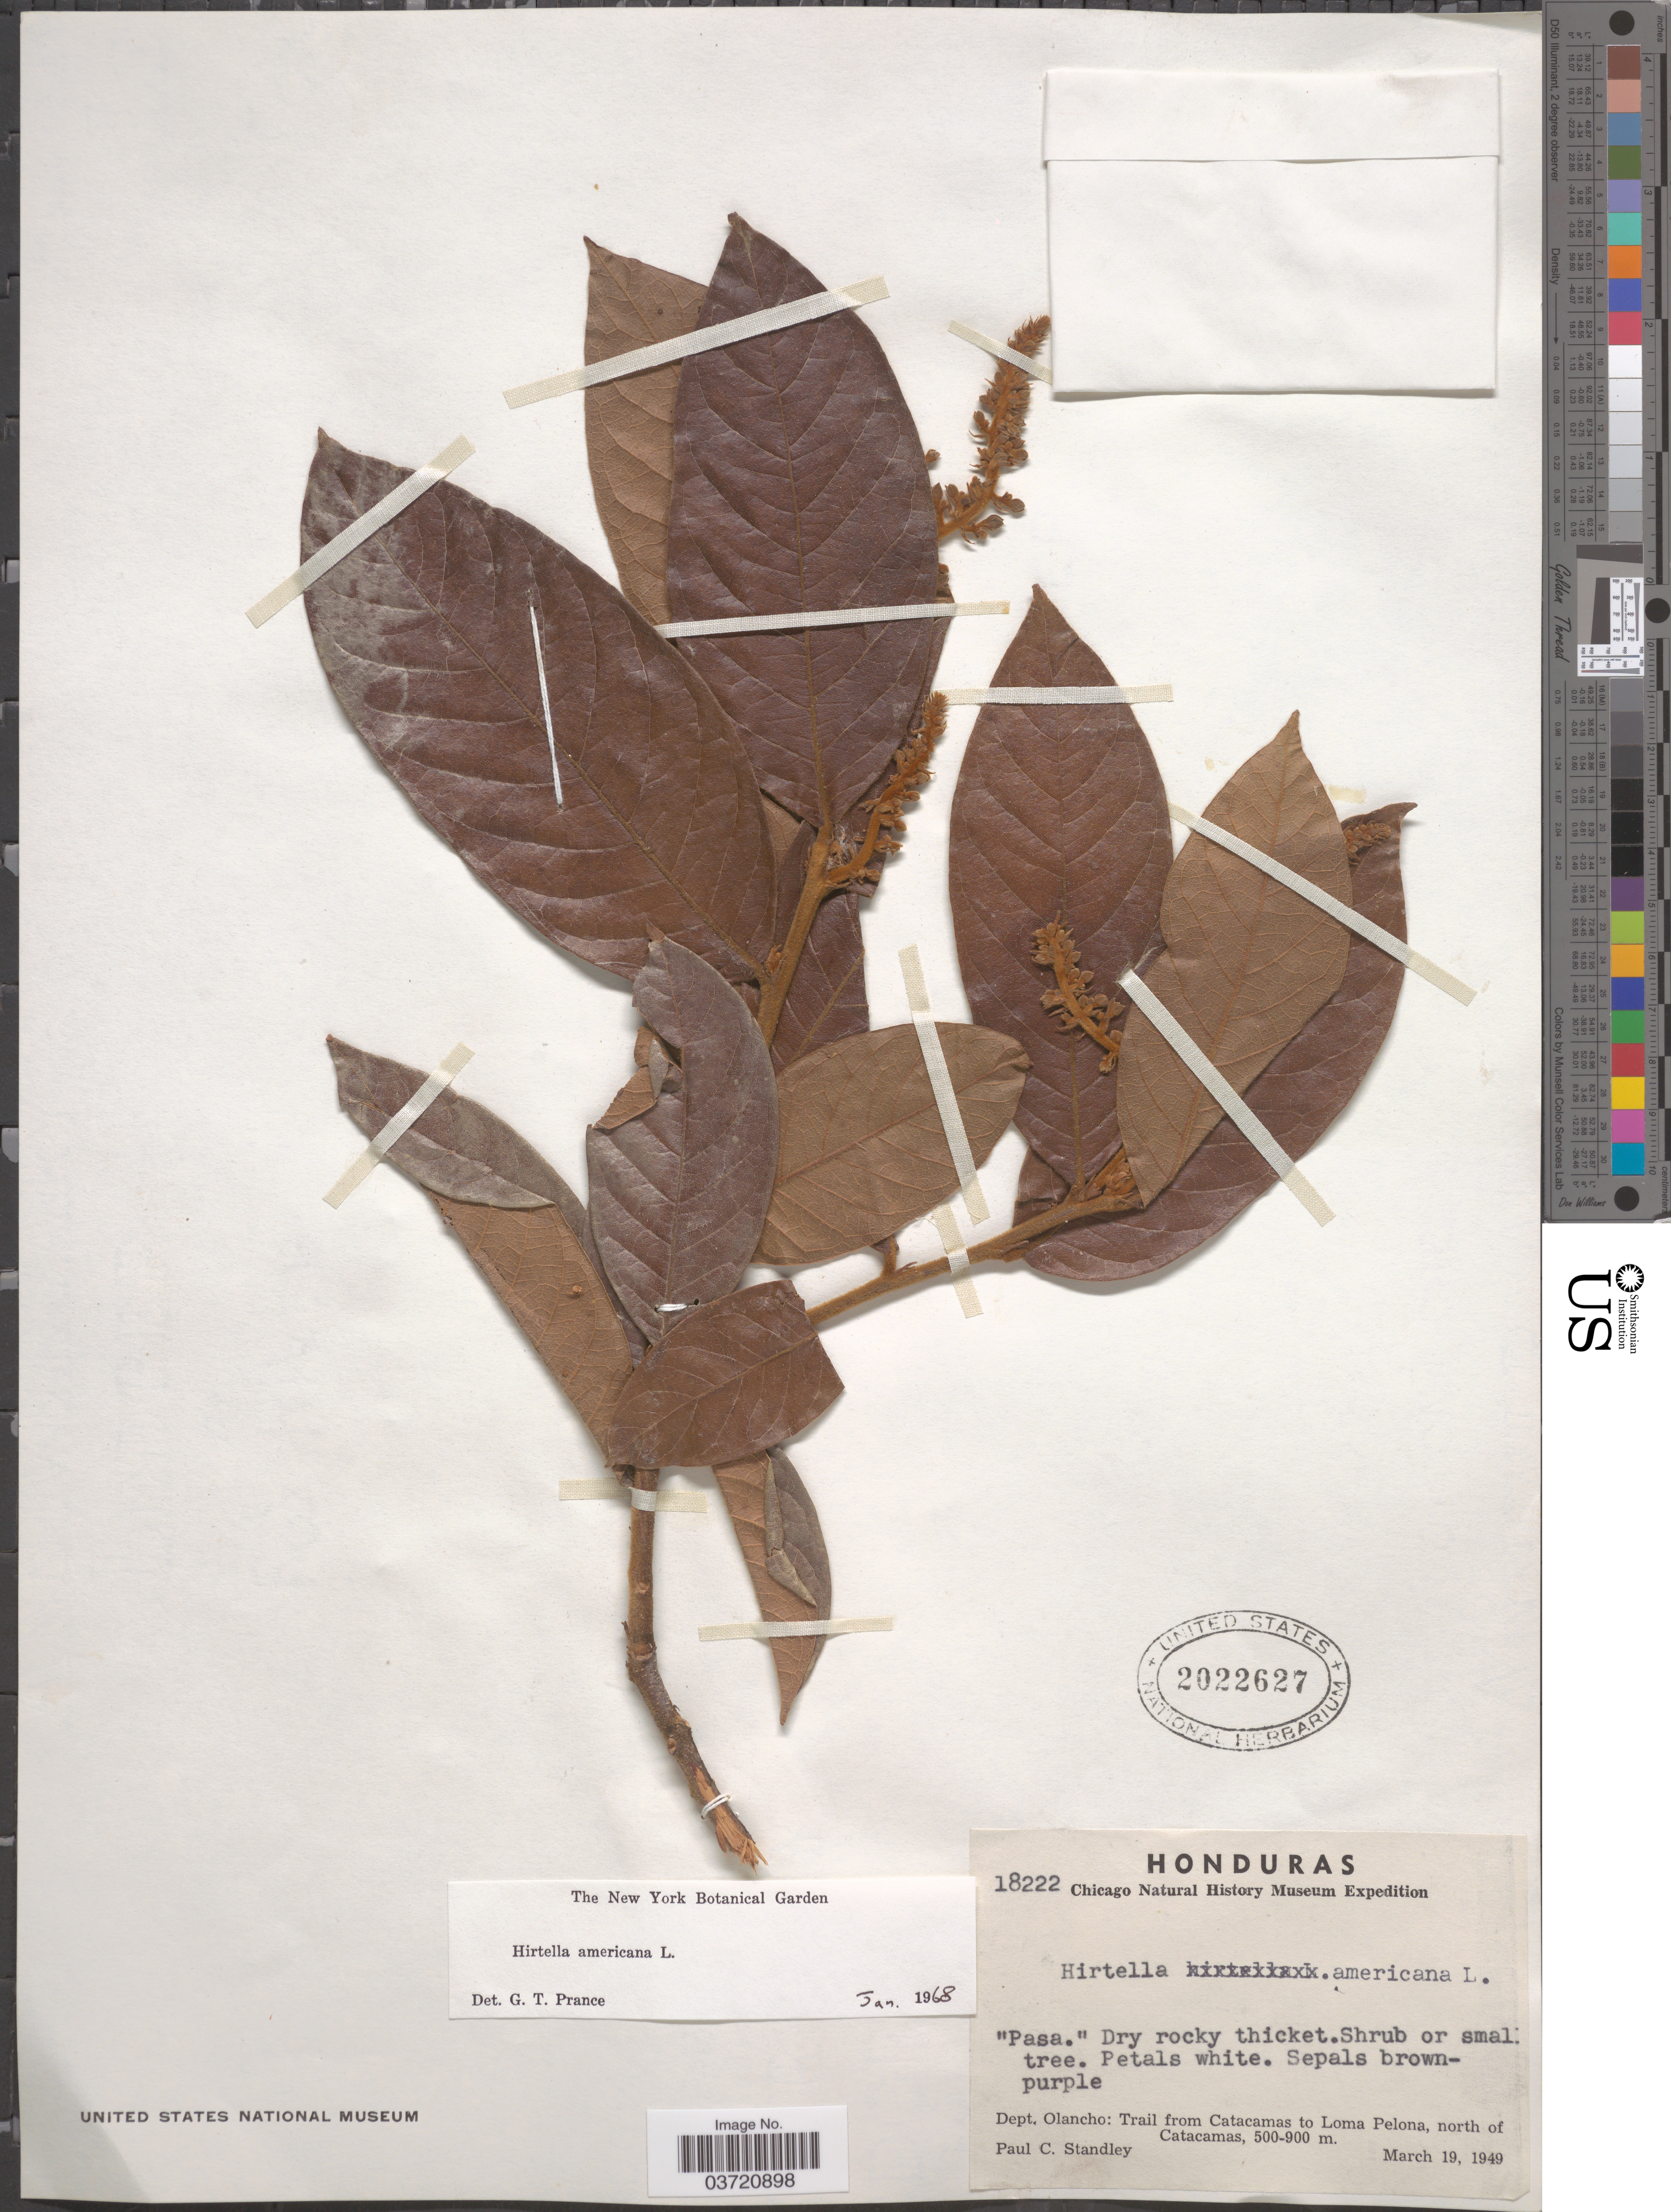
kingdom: Plantae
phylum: Tracheophyta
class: Magnoliopsida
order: Malpighiales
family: Chrysobalanaceae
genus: Hirtella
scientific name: Hirtella americana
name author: L.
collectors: P. C. Standley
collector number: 18222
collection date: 1949-03-19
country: Honduras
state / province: Olancho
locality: Dept. Olancho: Trail from Catacamas to Loma Pelona, north of Catacamas.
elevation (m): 500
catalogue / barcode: US 2022627